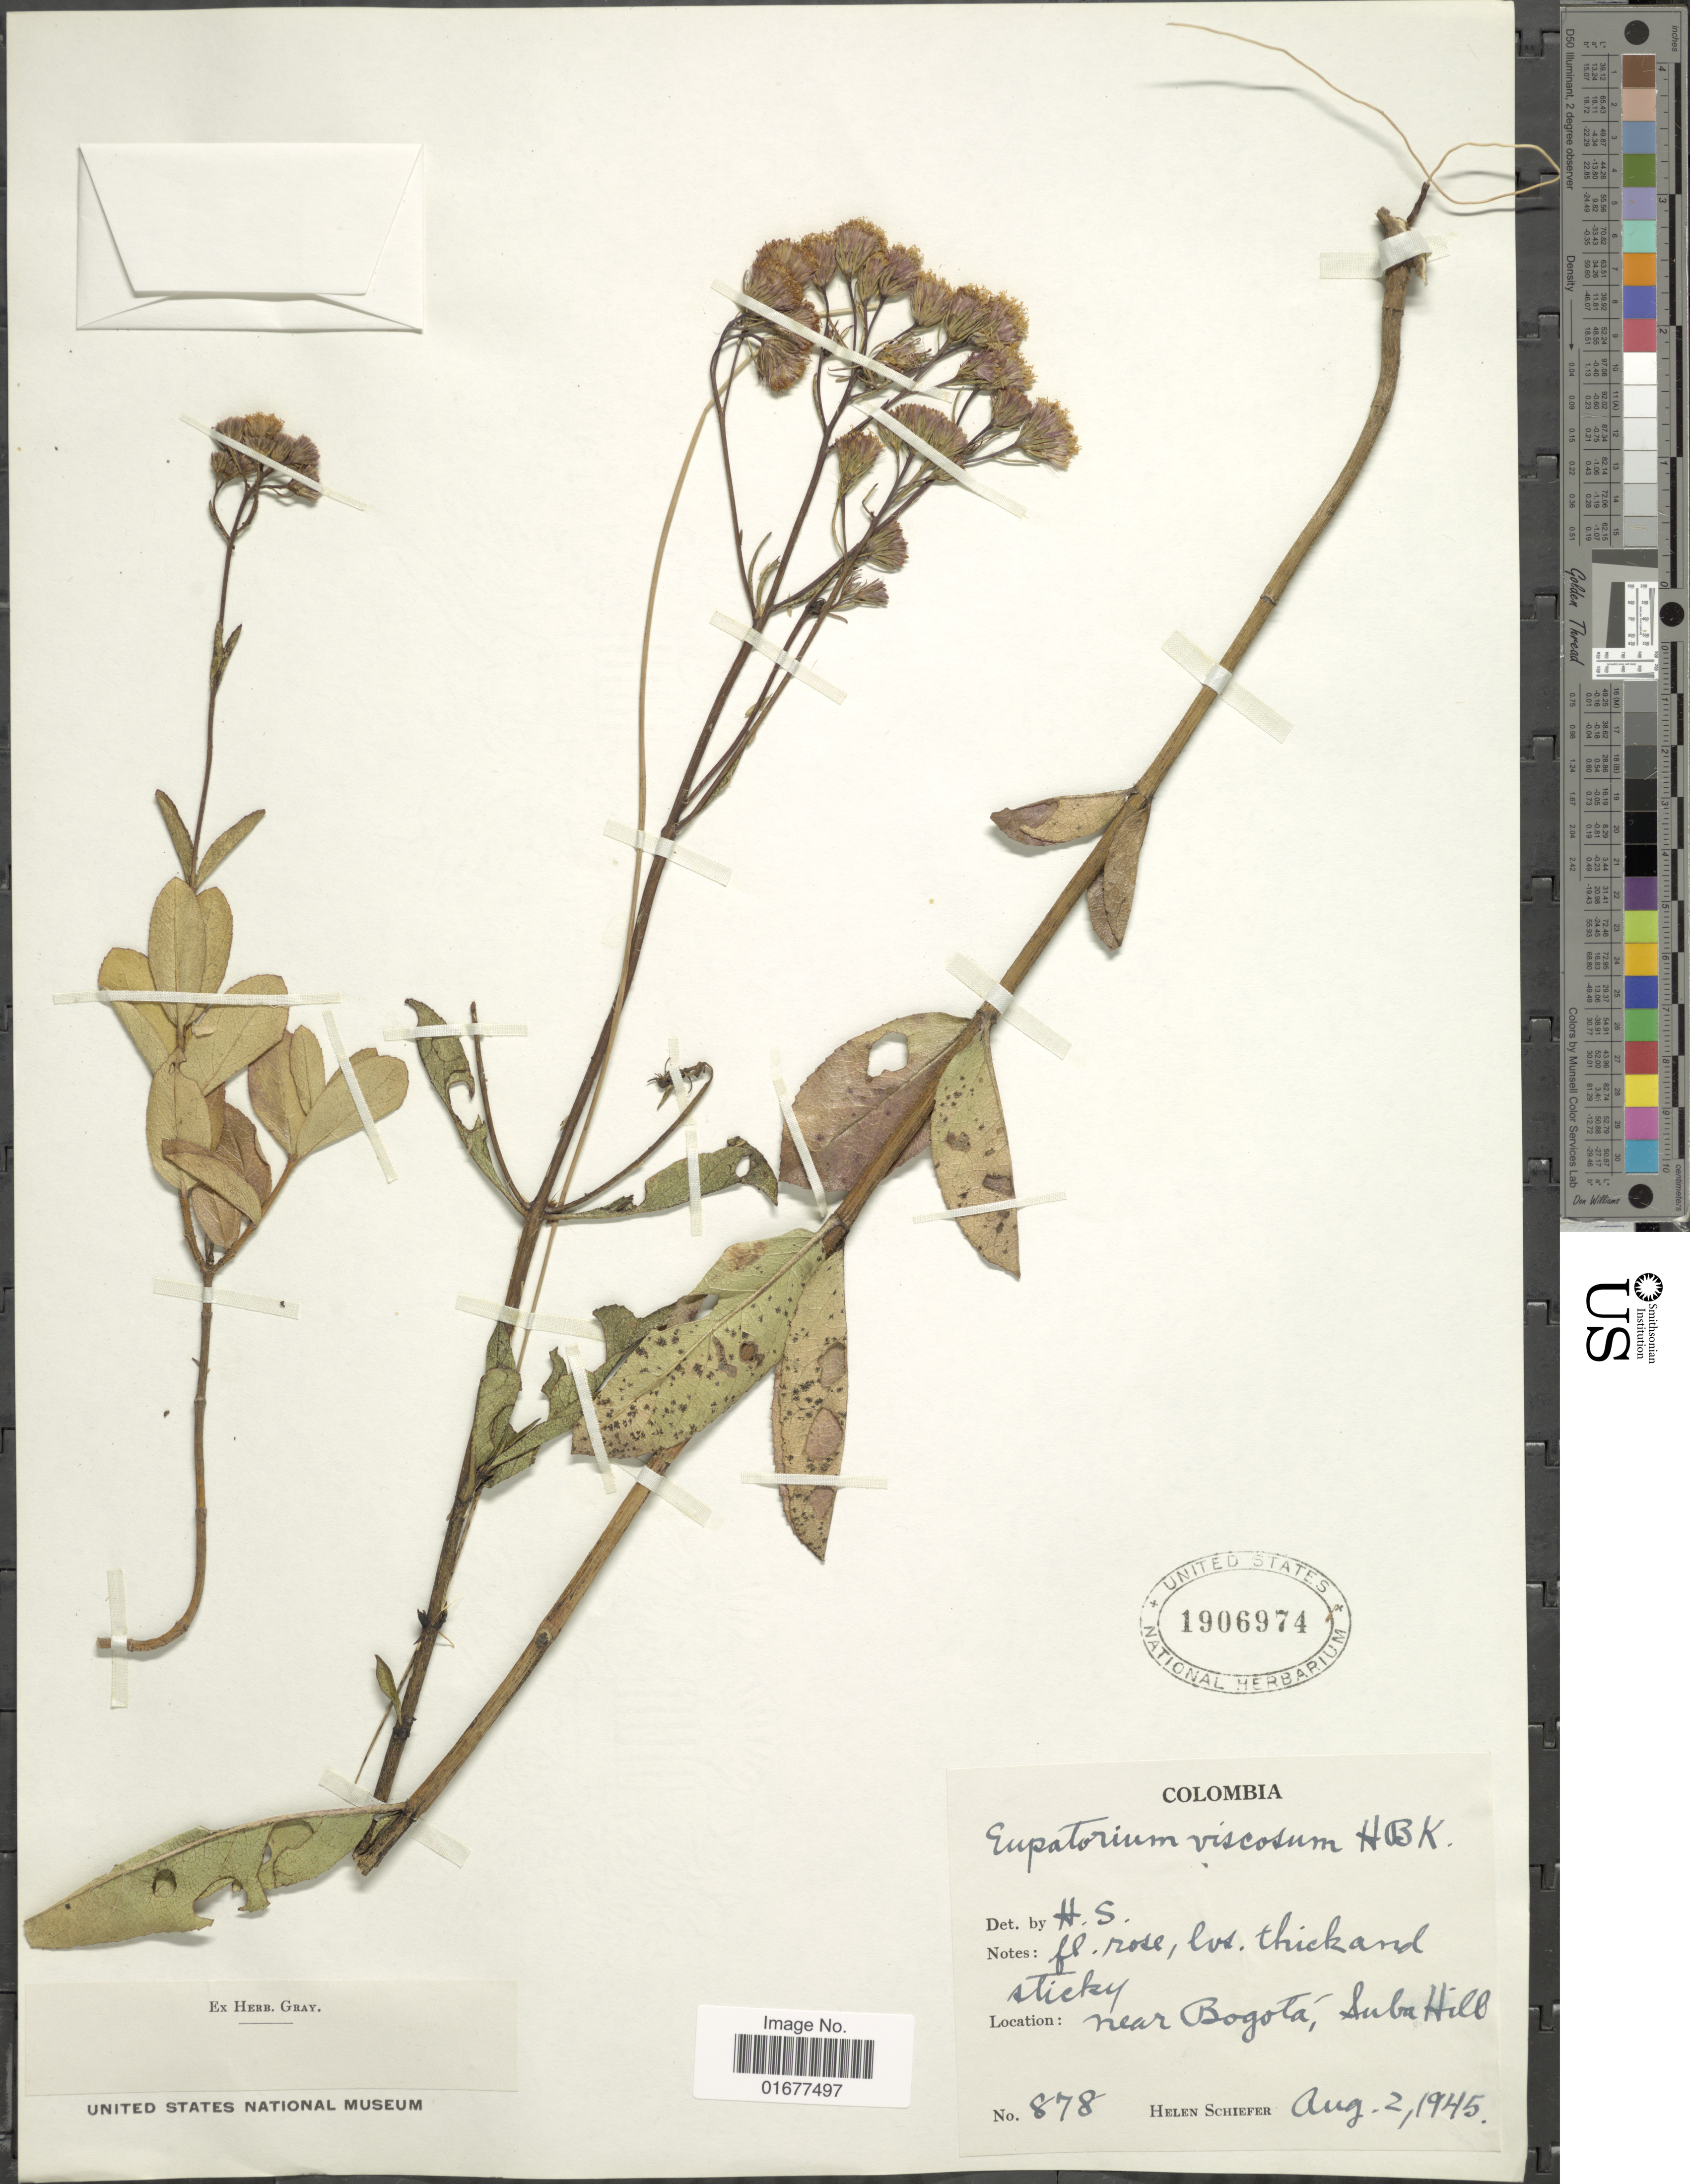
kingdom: Plantae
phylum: Tracheophyta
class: Magnoliopsida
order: Asterales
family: Asteraceae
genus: Ageratina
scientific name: Ageratina latipes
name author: (Benth.) R.M. King & H. Rob.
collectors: H. Schiefer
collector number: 878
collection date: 1945-08-02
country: Colombia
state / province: Bogota D.C.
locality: Near Bogota, Suba Hill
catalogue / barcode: US 1906974